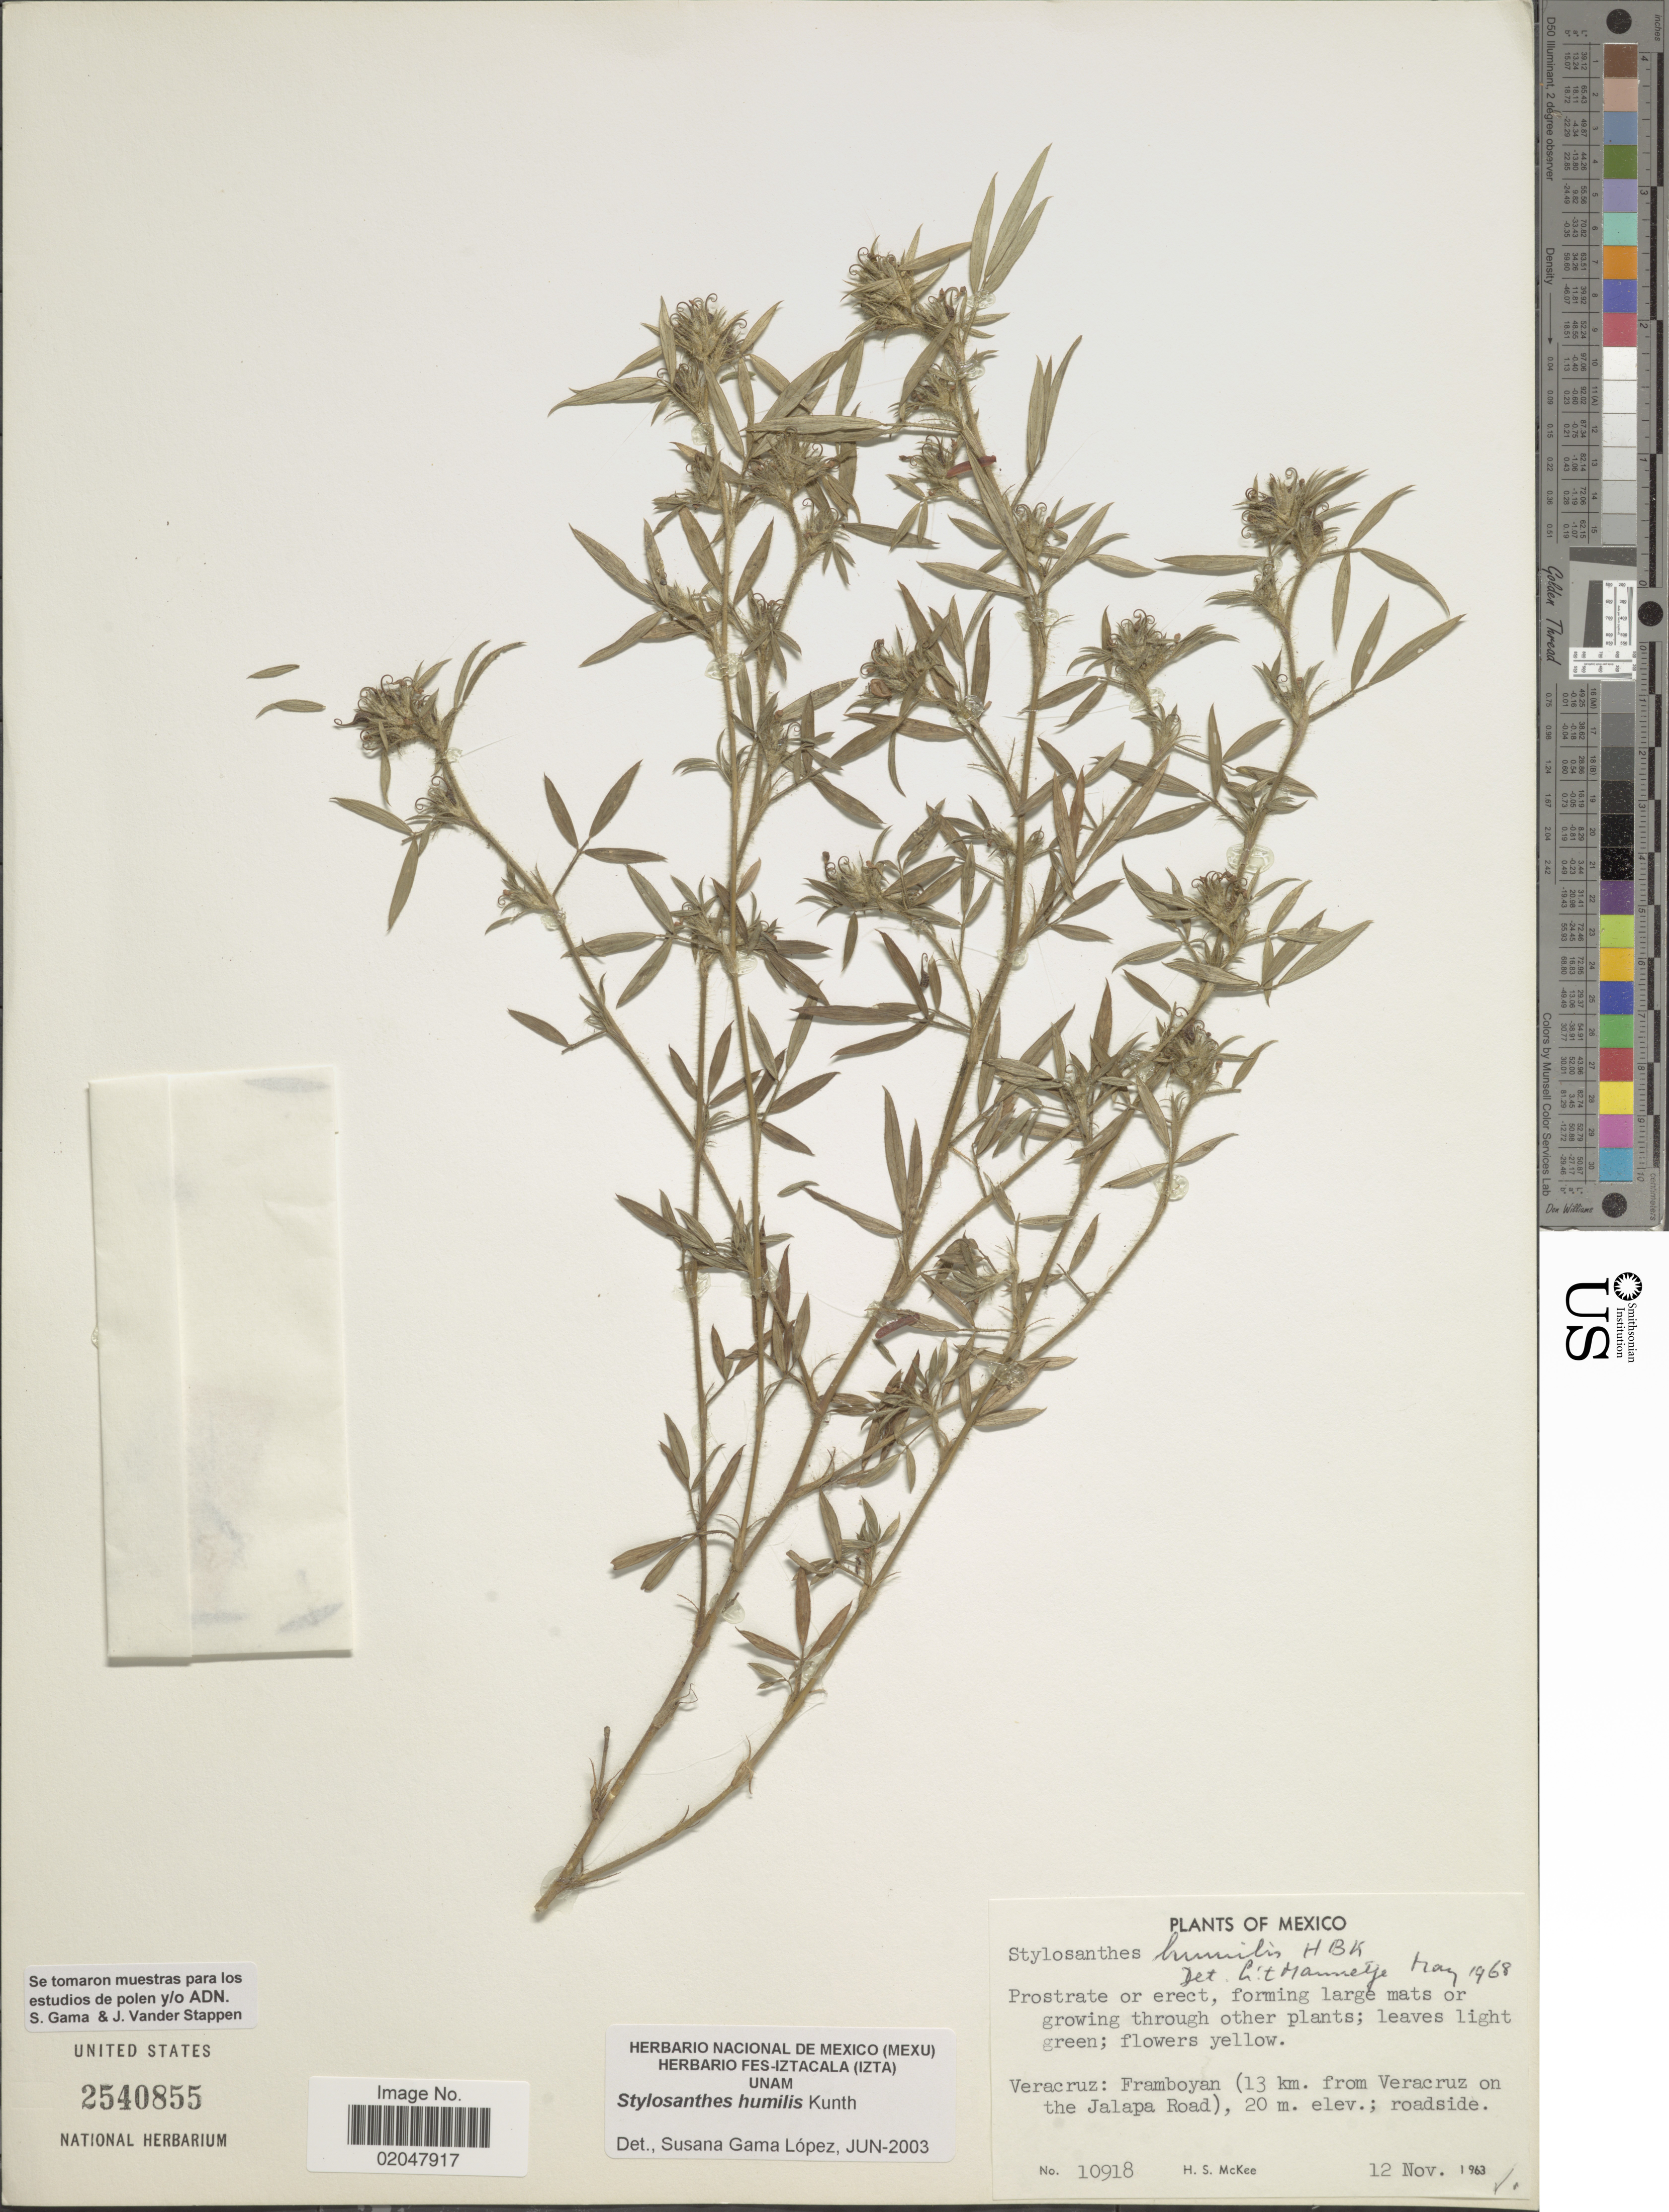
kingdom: Plantae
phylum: Tracheophyta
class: Magnoliopsida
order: Fabales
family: Fabaceae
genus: Stylosanthes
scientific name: Stylosanthes humilis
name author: Kunth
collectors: H. S. McKee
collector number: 10918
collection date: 1963-11-12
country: Mexico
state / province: Veracruz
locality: Framboyan (13 km. from Veracruz on the Jalapa Road)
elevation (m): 20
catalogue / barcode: US 2540855